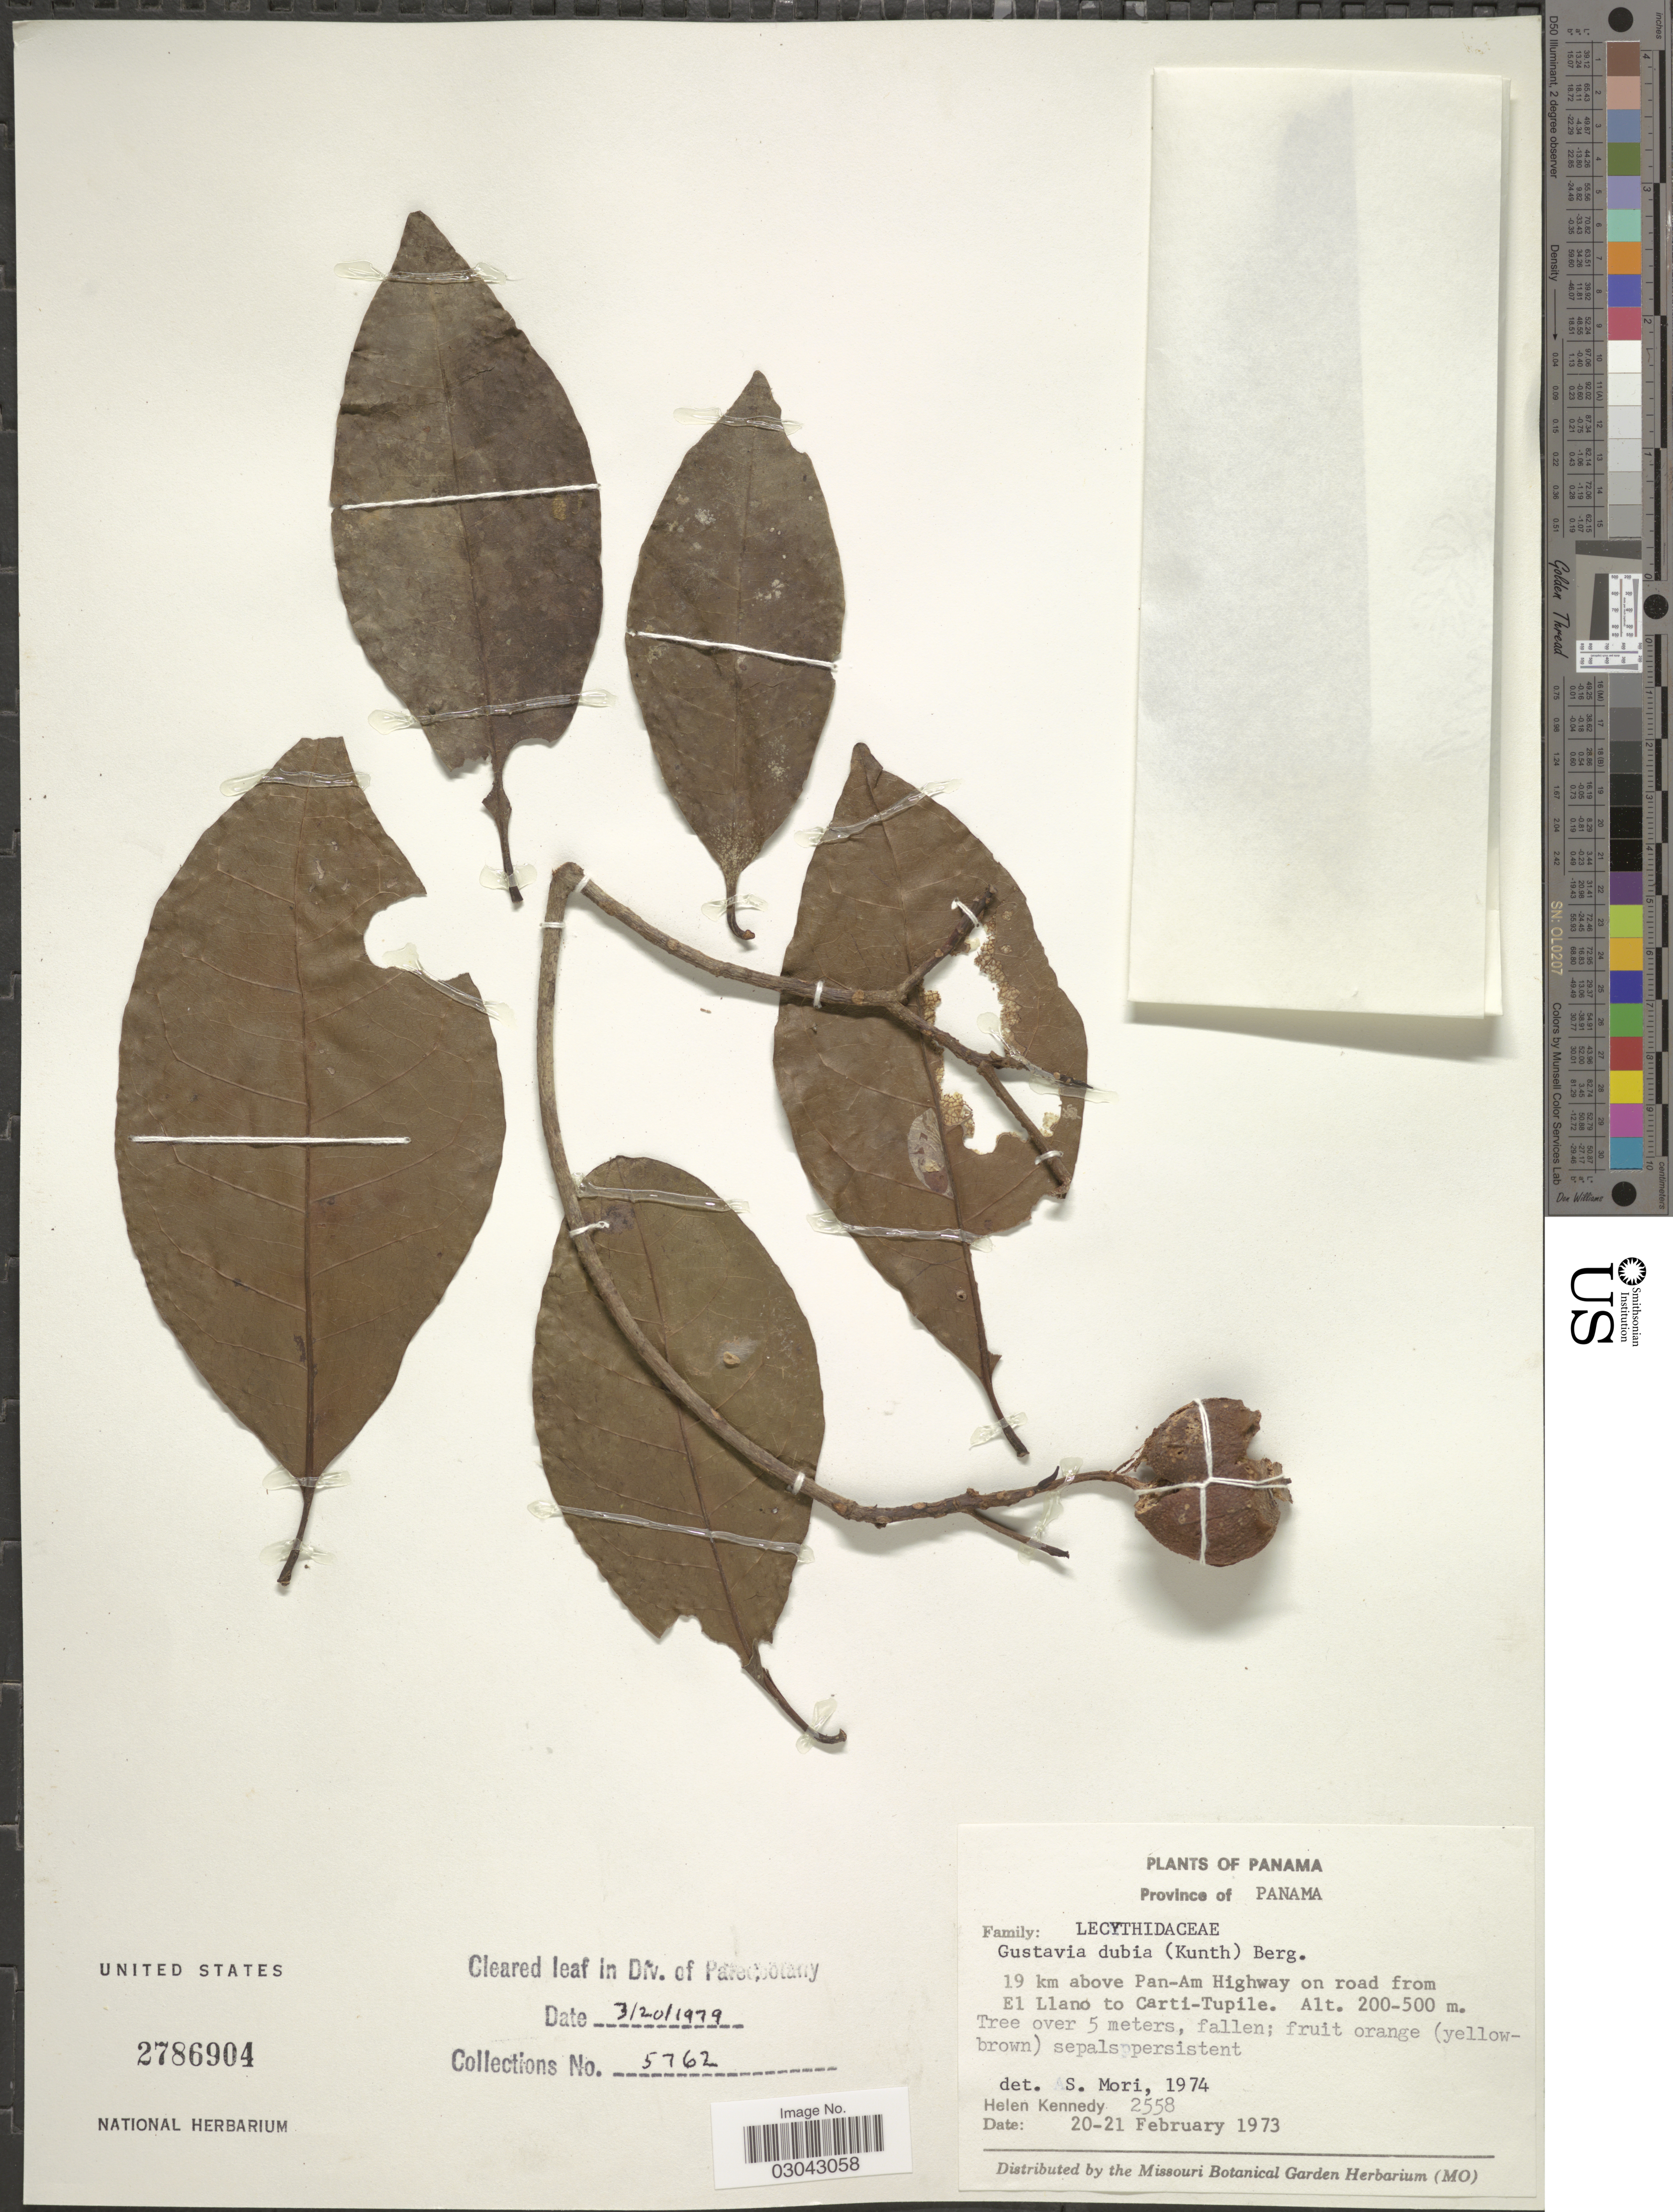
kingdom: Plantae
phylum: Tracheophyta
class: Magnoliopsida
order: Ericales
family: Lecythidaceae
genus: Gustavia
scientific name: Gustavia dubia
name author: (Kunth) O. Berg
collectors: H. Kennedy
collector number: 2558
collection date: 1973-02-20/1973-02-21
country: Panama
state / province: Panamá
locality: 19 km above Pan-Am Highway on road from El Llano to Carti-Tupile.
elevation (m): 200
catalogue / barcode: US 2786904